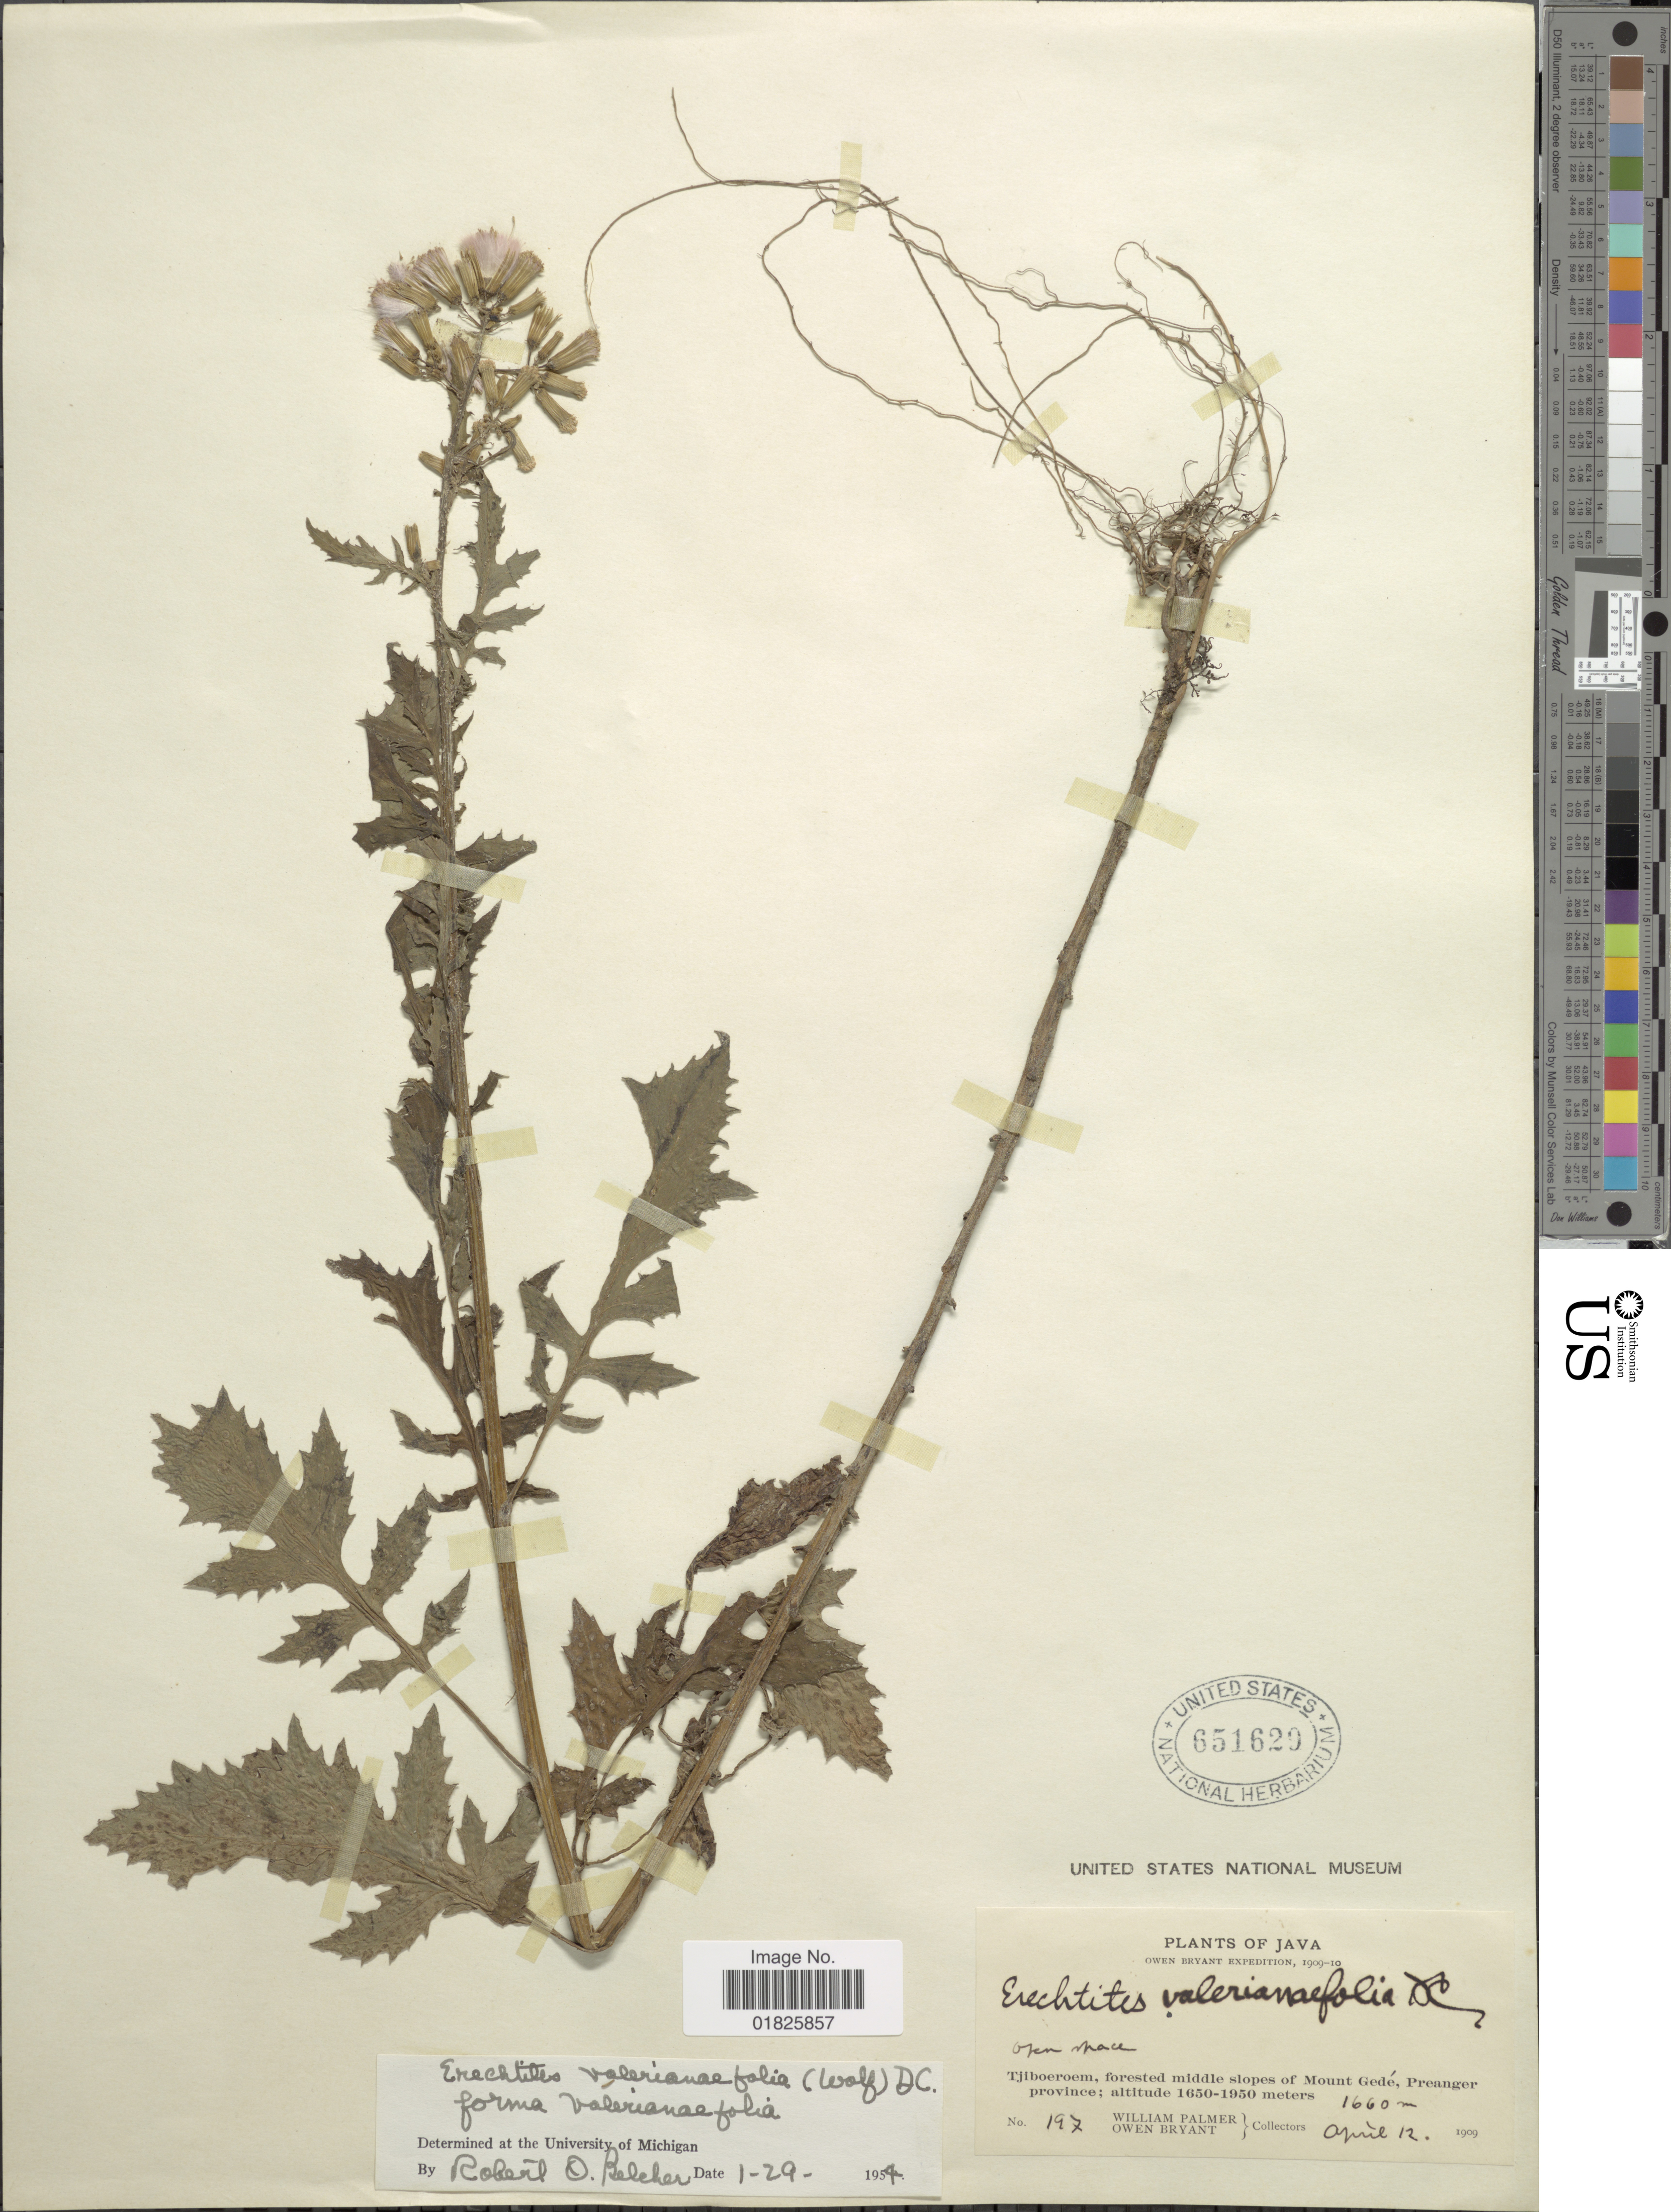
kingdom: Plantae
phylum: Tracheophyta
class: Magnoliopsida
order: Asterales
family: Asteraceae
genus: Erechtites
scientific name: Erechtites valerianifolius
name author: (Link ex Spreng.) DC.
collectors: W. Palmer & O. Bryant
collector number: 197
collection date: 1909-04-12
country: Indonesia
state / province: Java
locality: Tjiboeroem, middle slopes of Mount Gede, Preanger Province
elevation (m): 1660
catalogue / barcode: US 651620